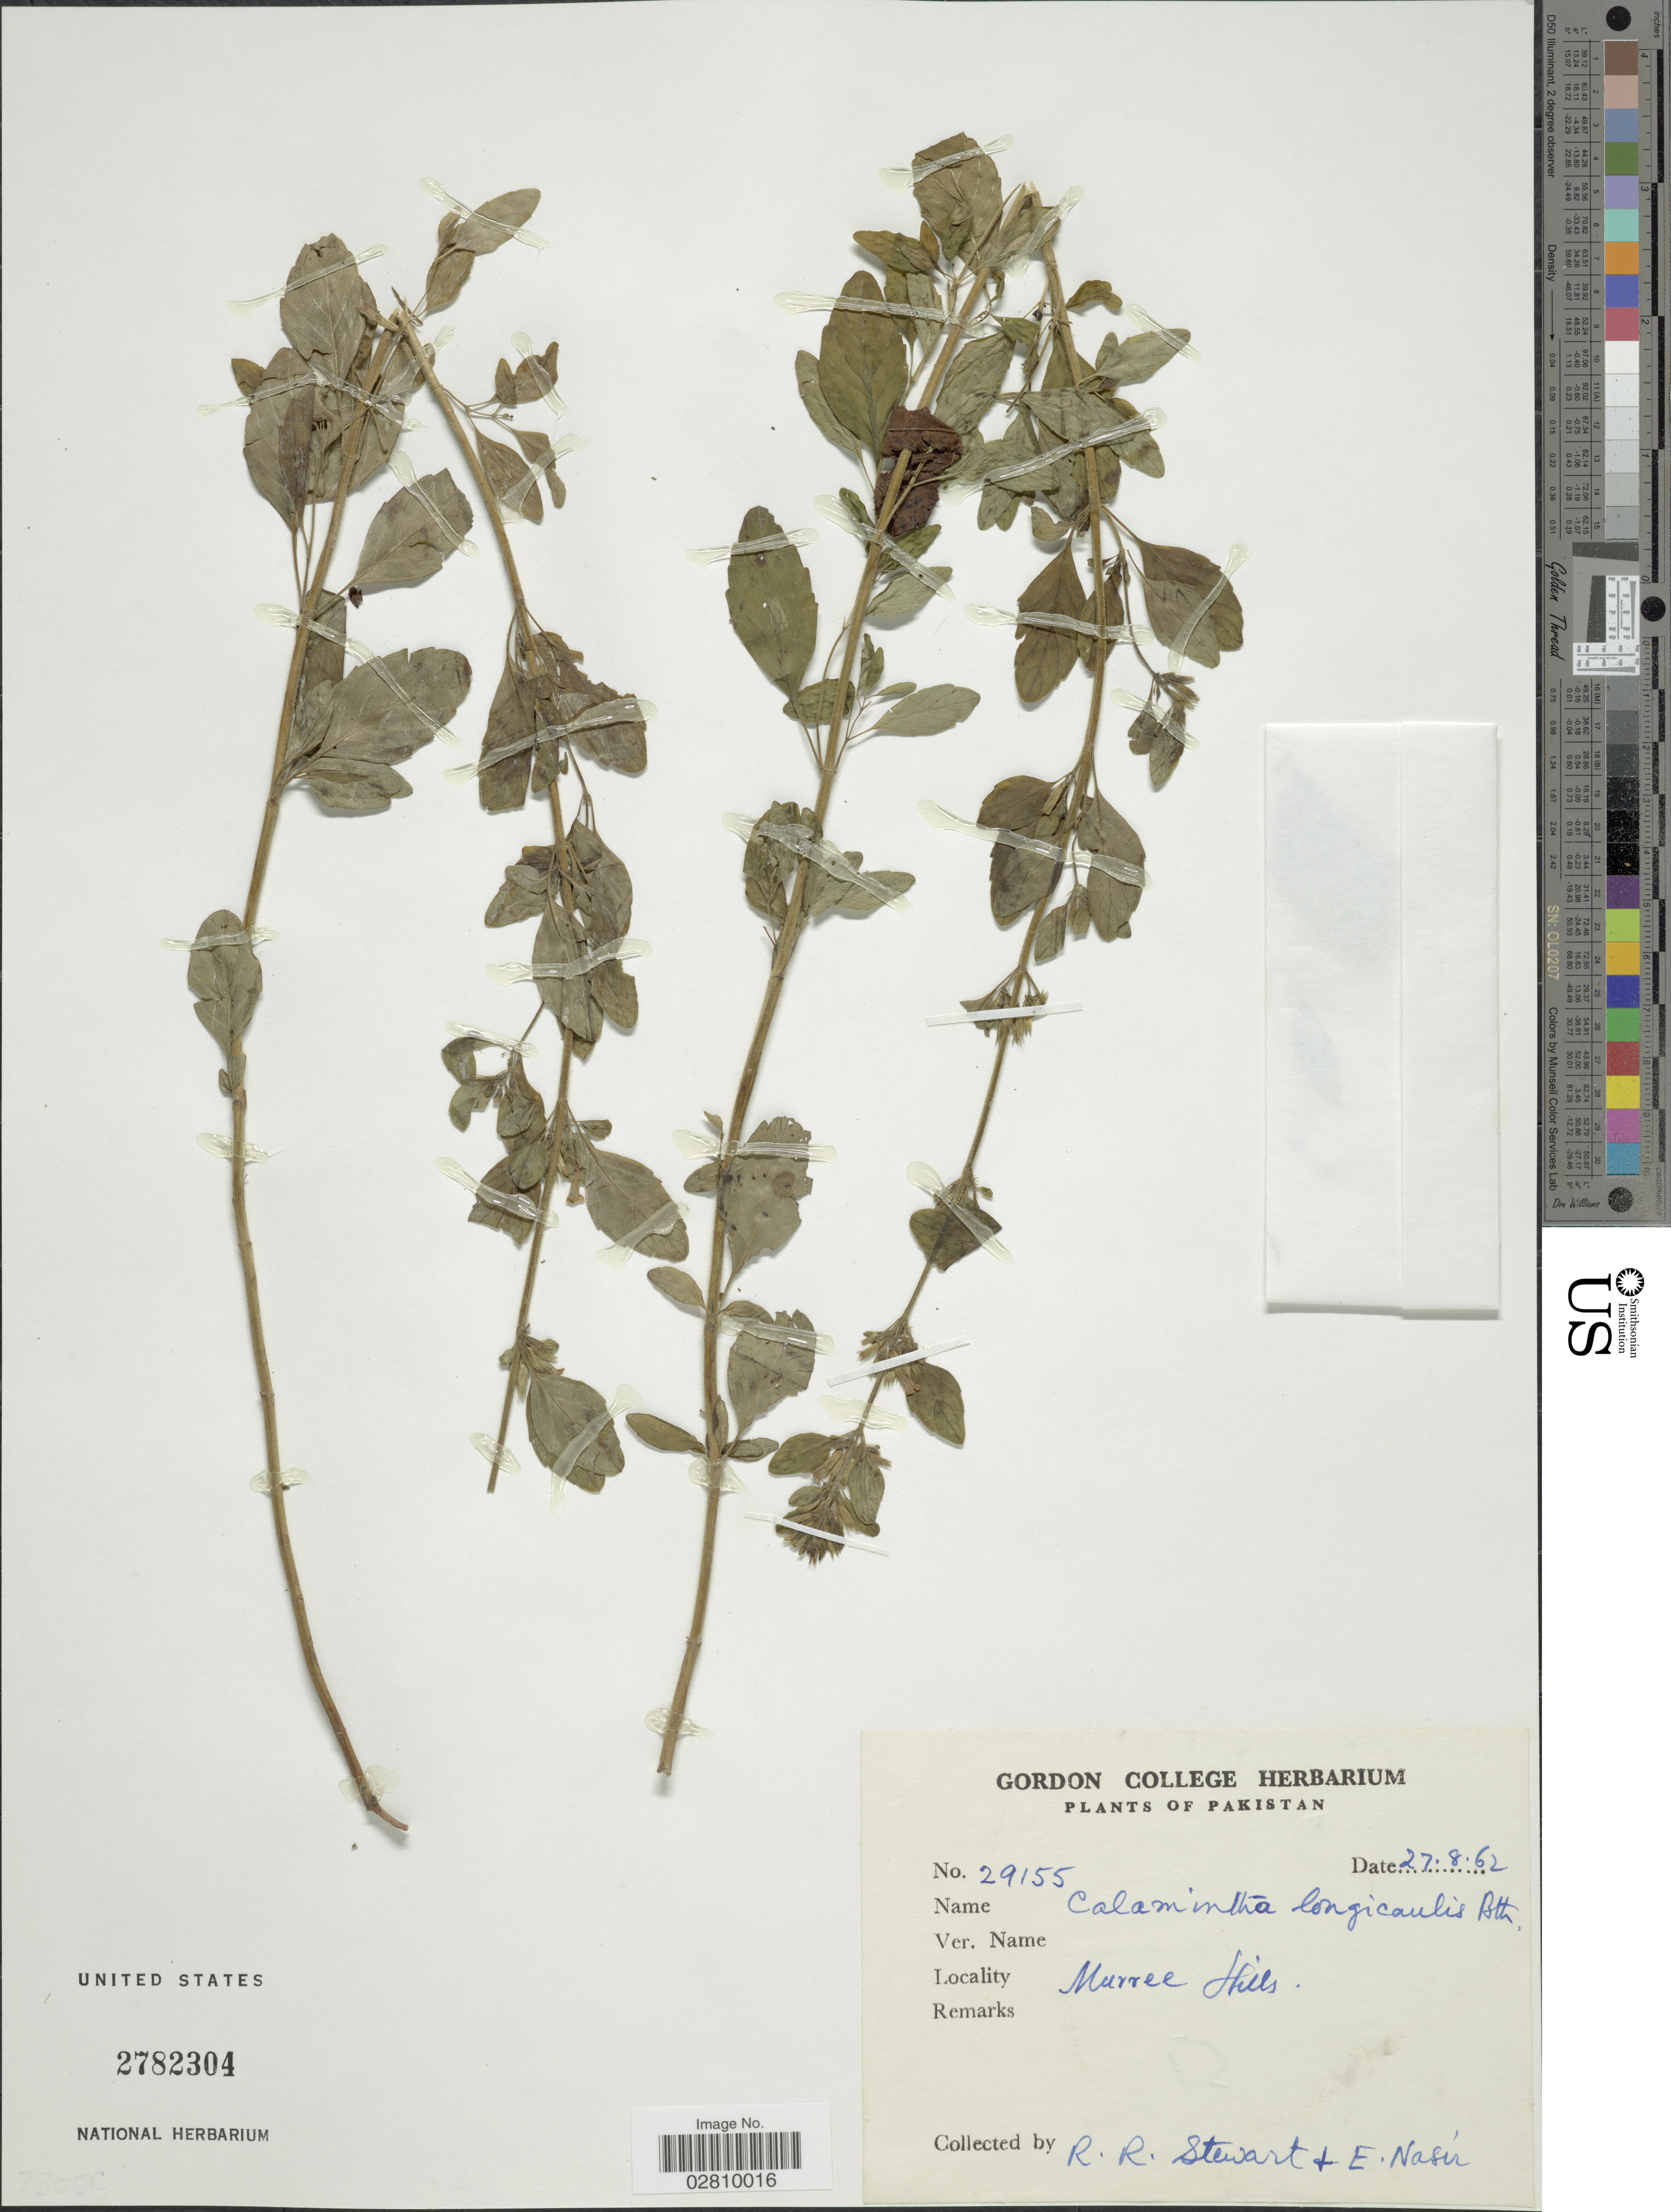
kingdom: Plantae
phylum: Tracheophyta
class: Magnoliopsida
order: Lamiales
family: Lamiaceae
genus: Calamintha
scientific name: Calamintha longicaulis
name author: (Wall ex Benth.) Benth.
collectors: R. R. Stewart & E. Nasir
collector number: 29155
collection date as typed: Transcribed d/m/y: 27/8/62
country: Pakistan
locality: Murree Hills.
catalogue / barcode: US 2782304